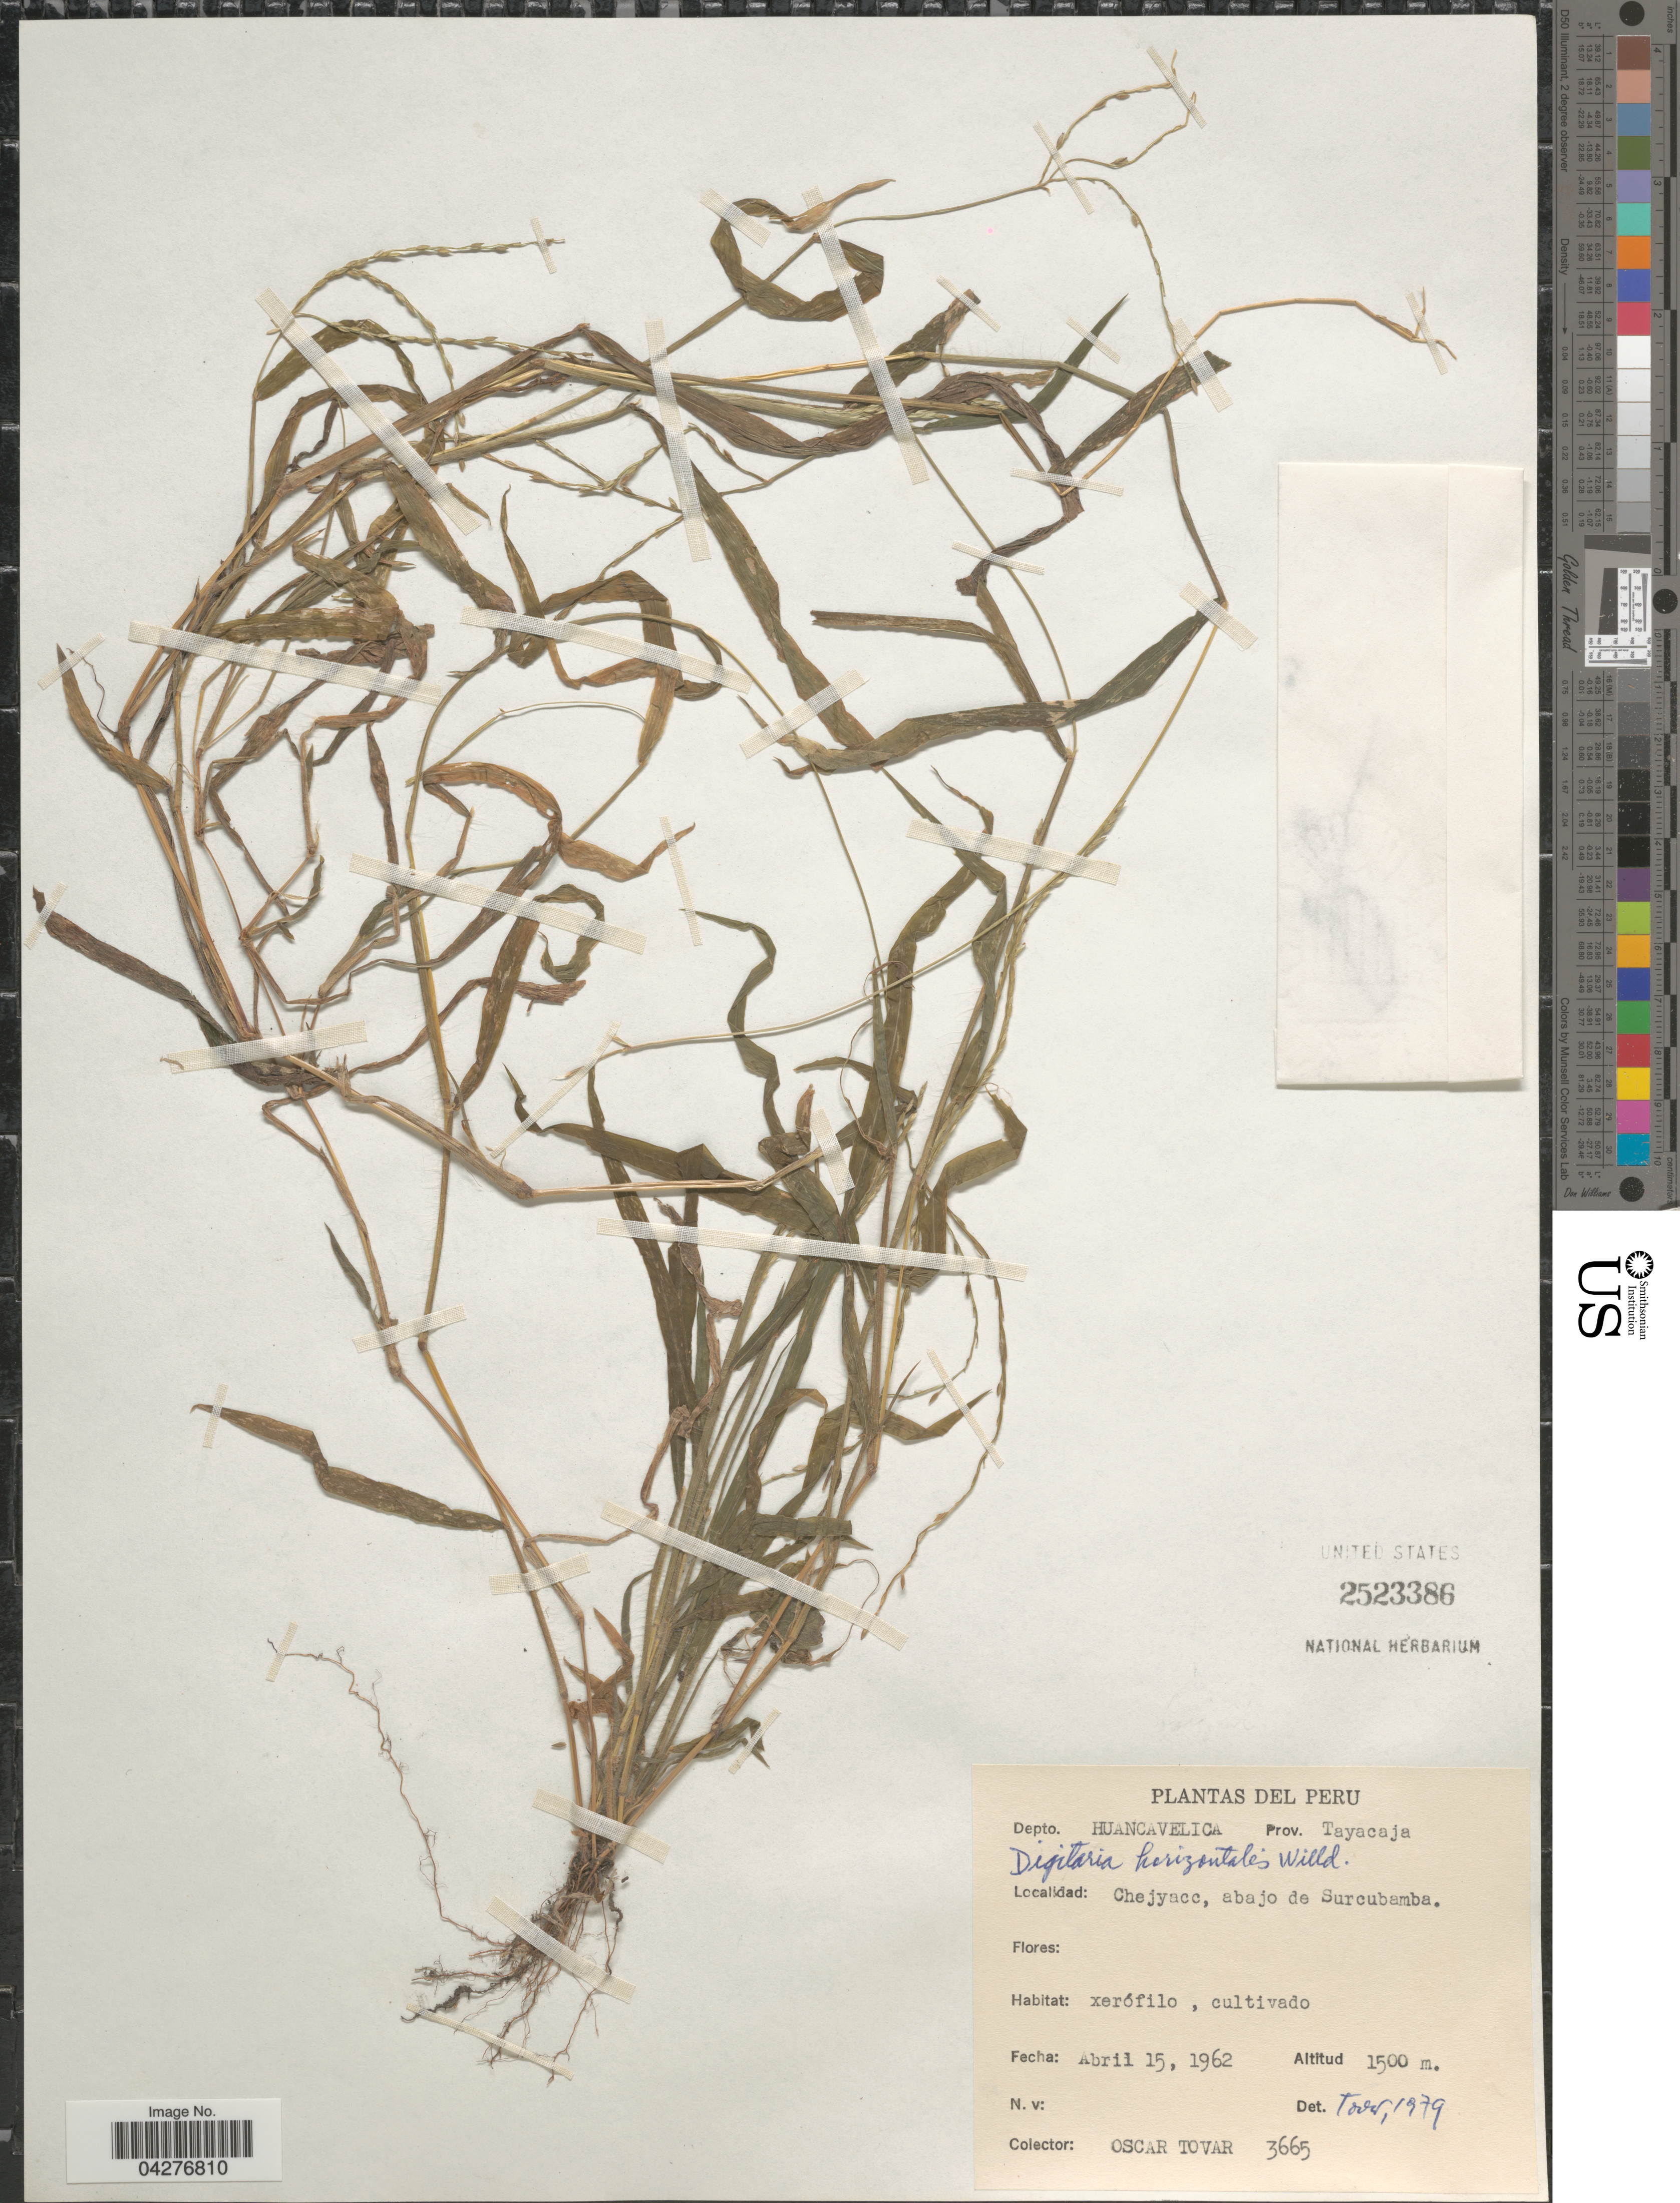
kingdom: Plantae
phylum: Tracheophyta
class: Liliopsida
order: Poales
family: Poaceae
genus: Digitaria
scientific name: Digitaria horizontalis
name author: Willd.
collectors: Ó. Tovar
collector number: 3665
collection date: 1962-04-15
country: Peru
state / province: Huancavelica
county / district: Tayacaja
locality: Depto. Huancavelica Prov. Tayacaja. Chejyacc, abajo de Surcubamba.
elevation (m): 1500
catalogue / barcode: US 2523386